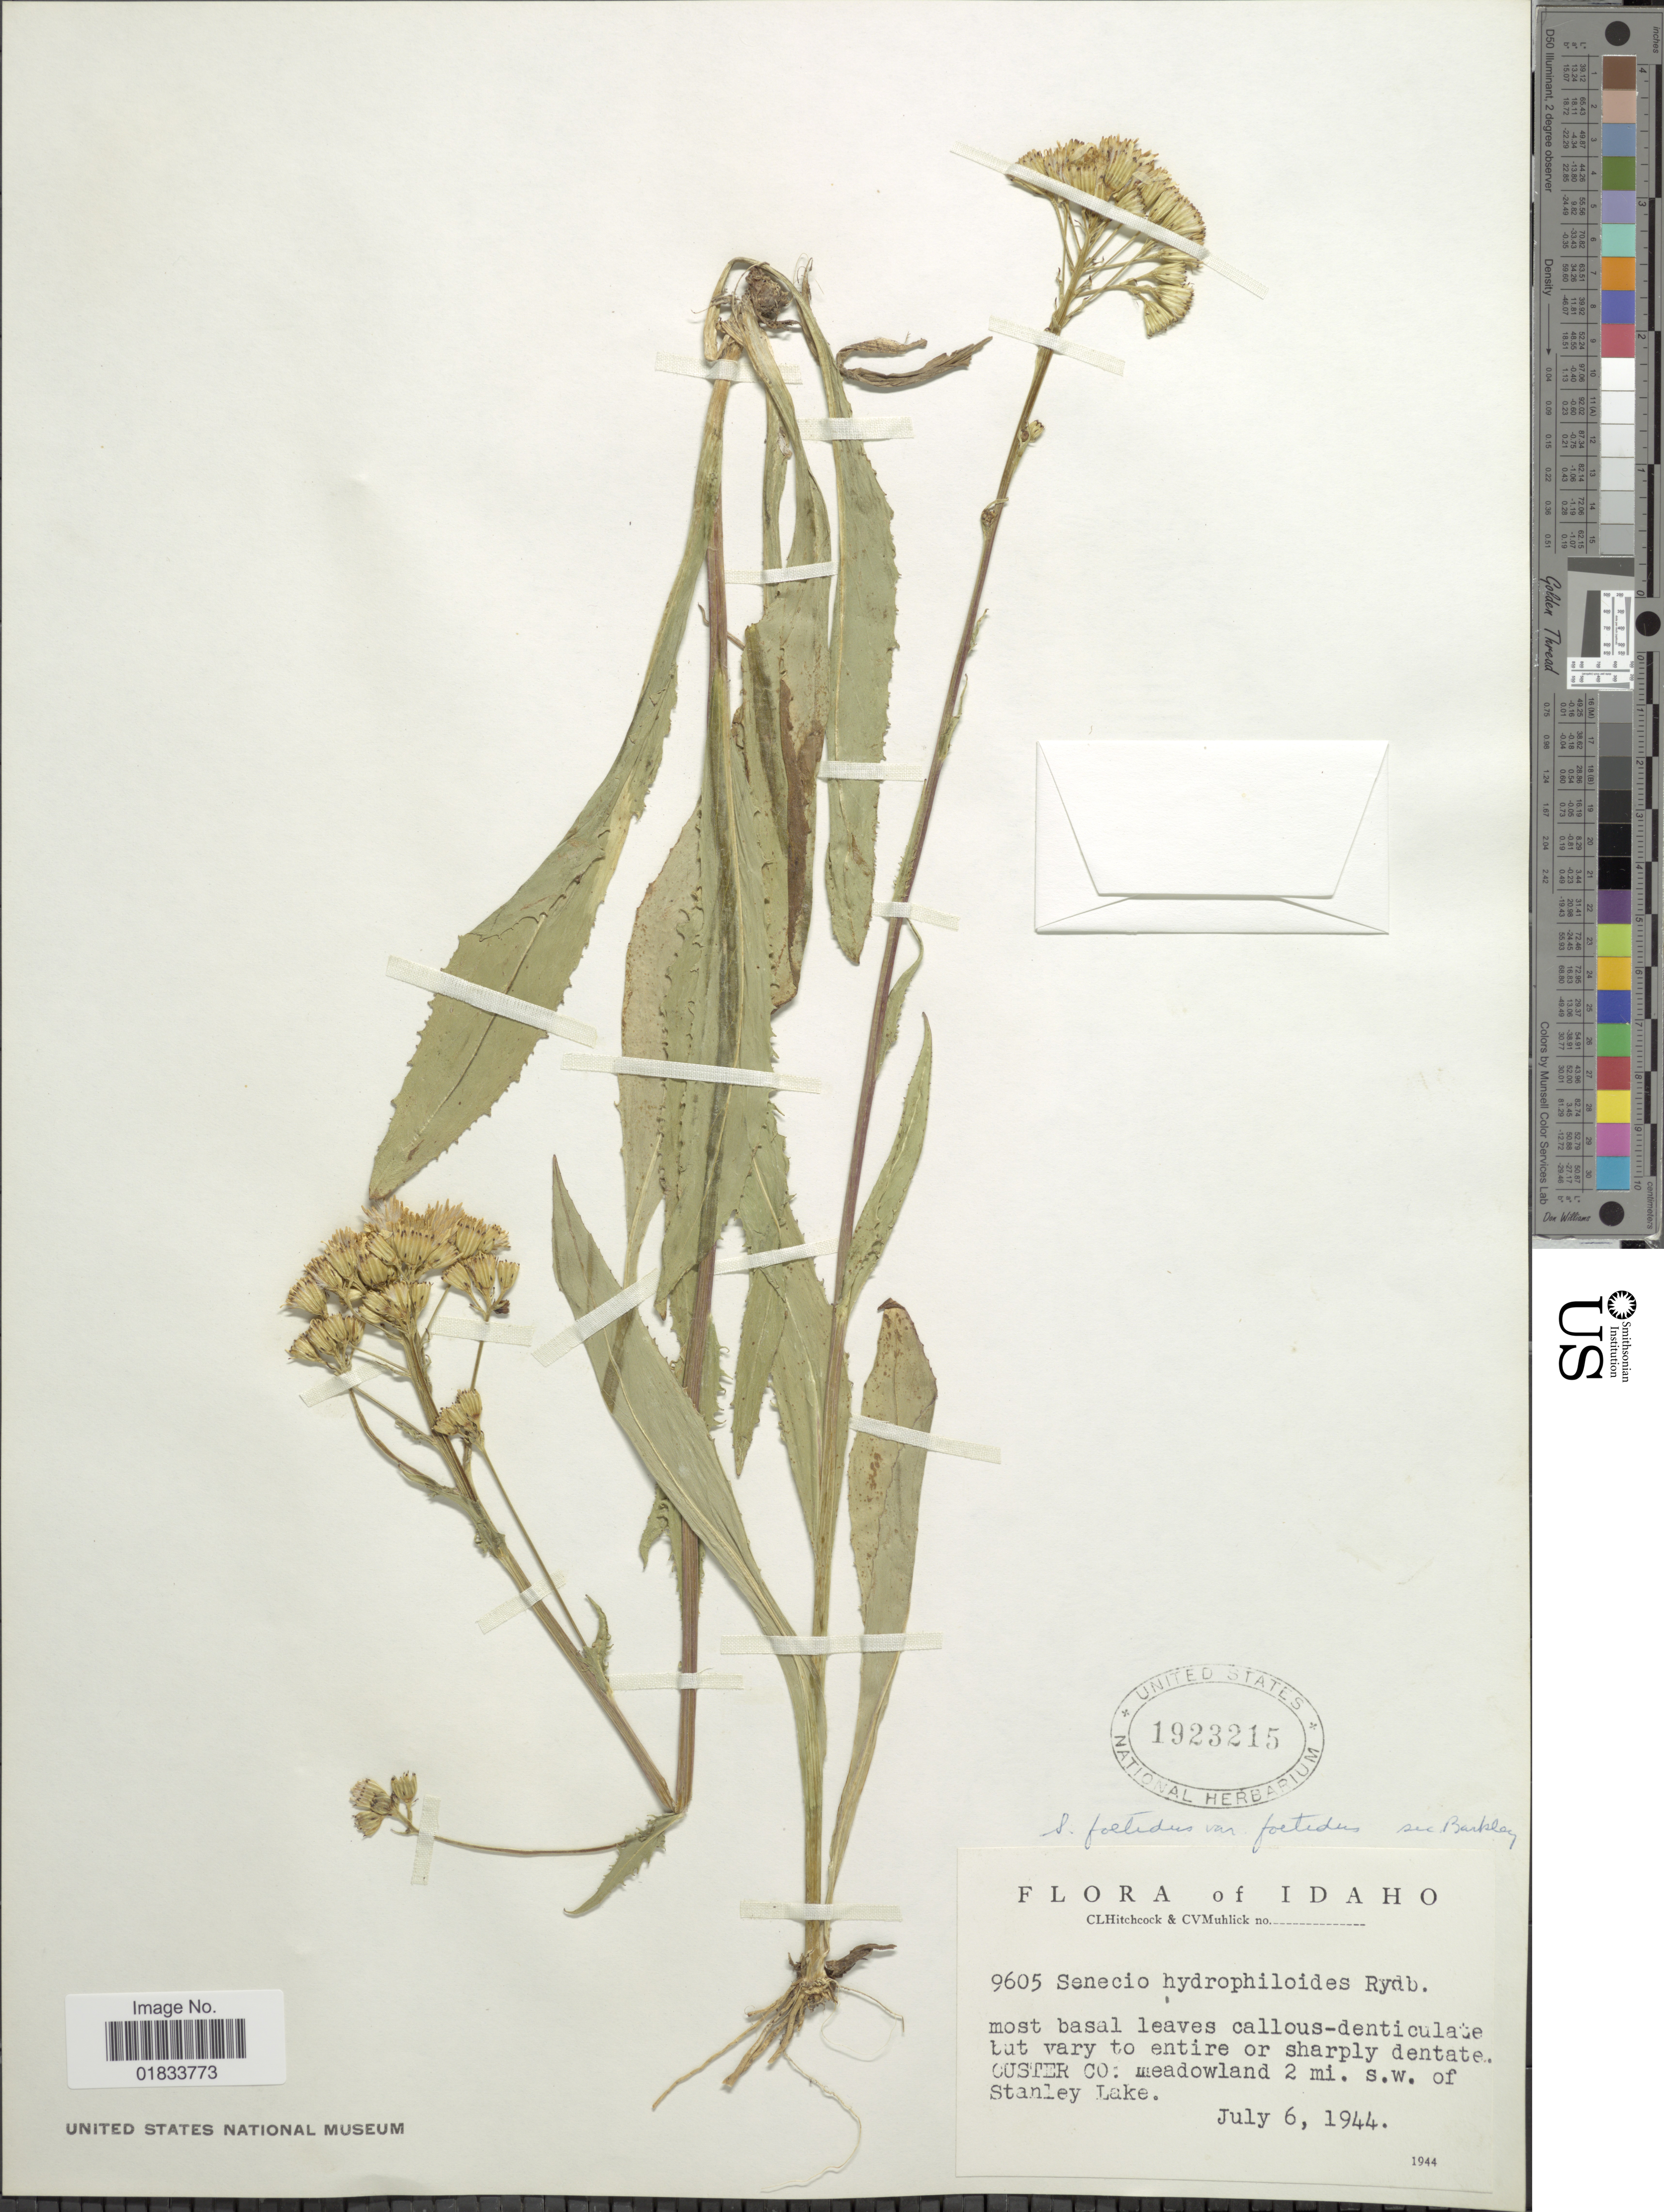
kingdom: Plantae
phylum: Tracheophyta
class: Magnoliopsida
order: Asterales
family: Asteraceae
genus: Senecio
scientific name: Senecio hydrophiloides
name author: Rydb.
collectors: C. L. Hitchcock & C. V. Muhlick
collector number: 9605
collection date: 1944-07-06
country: United States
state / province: Idaho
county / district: Custer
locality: meadowland 2 mi. s.w. of Stanley Lake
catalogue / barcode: US 1923215